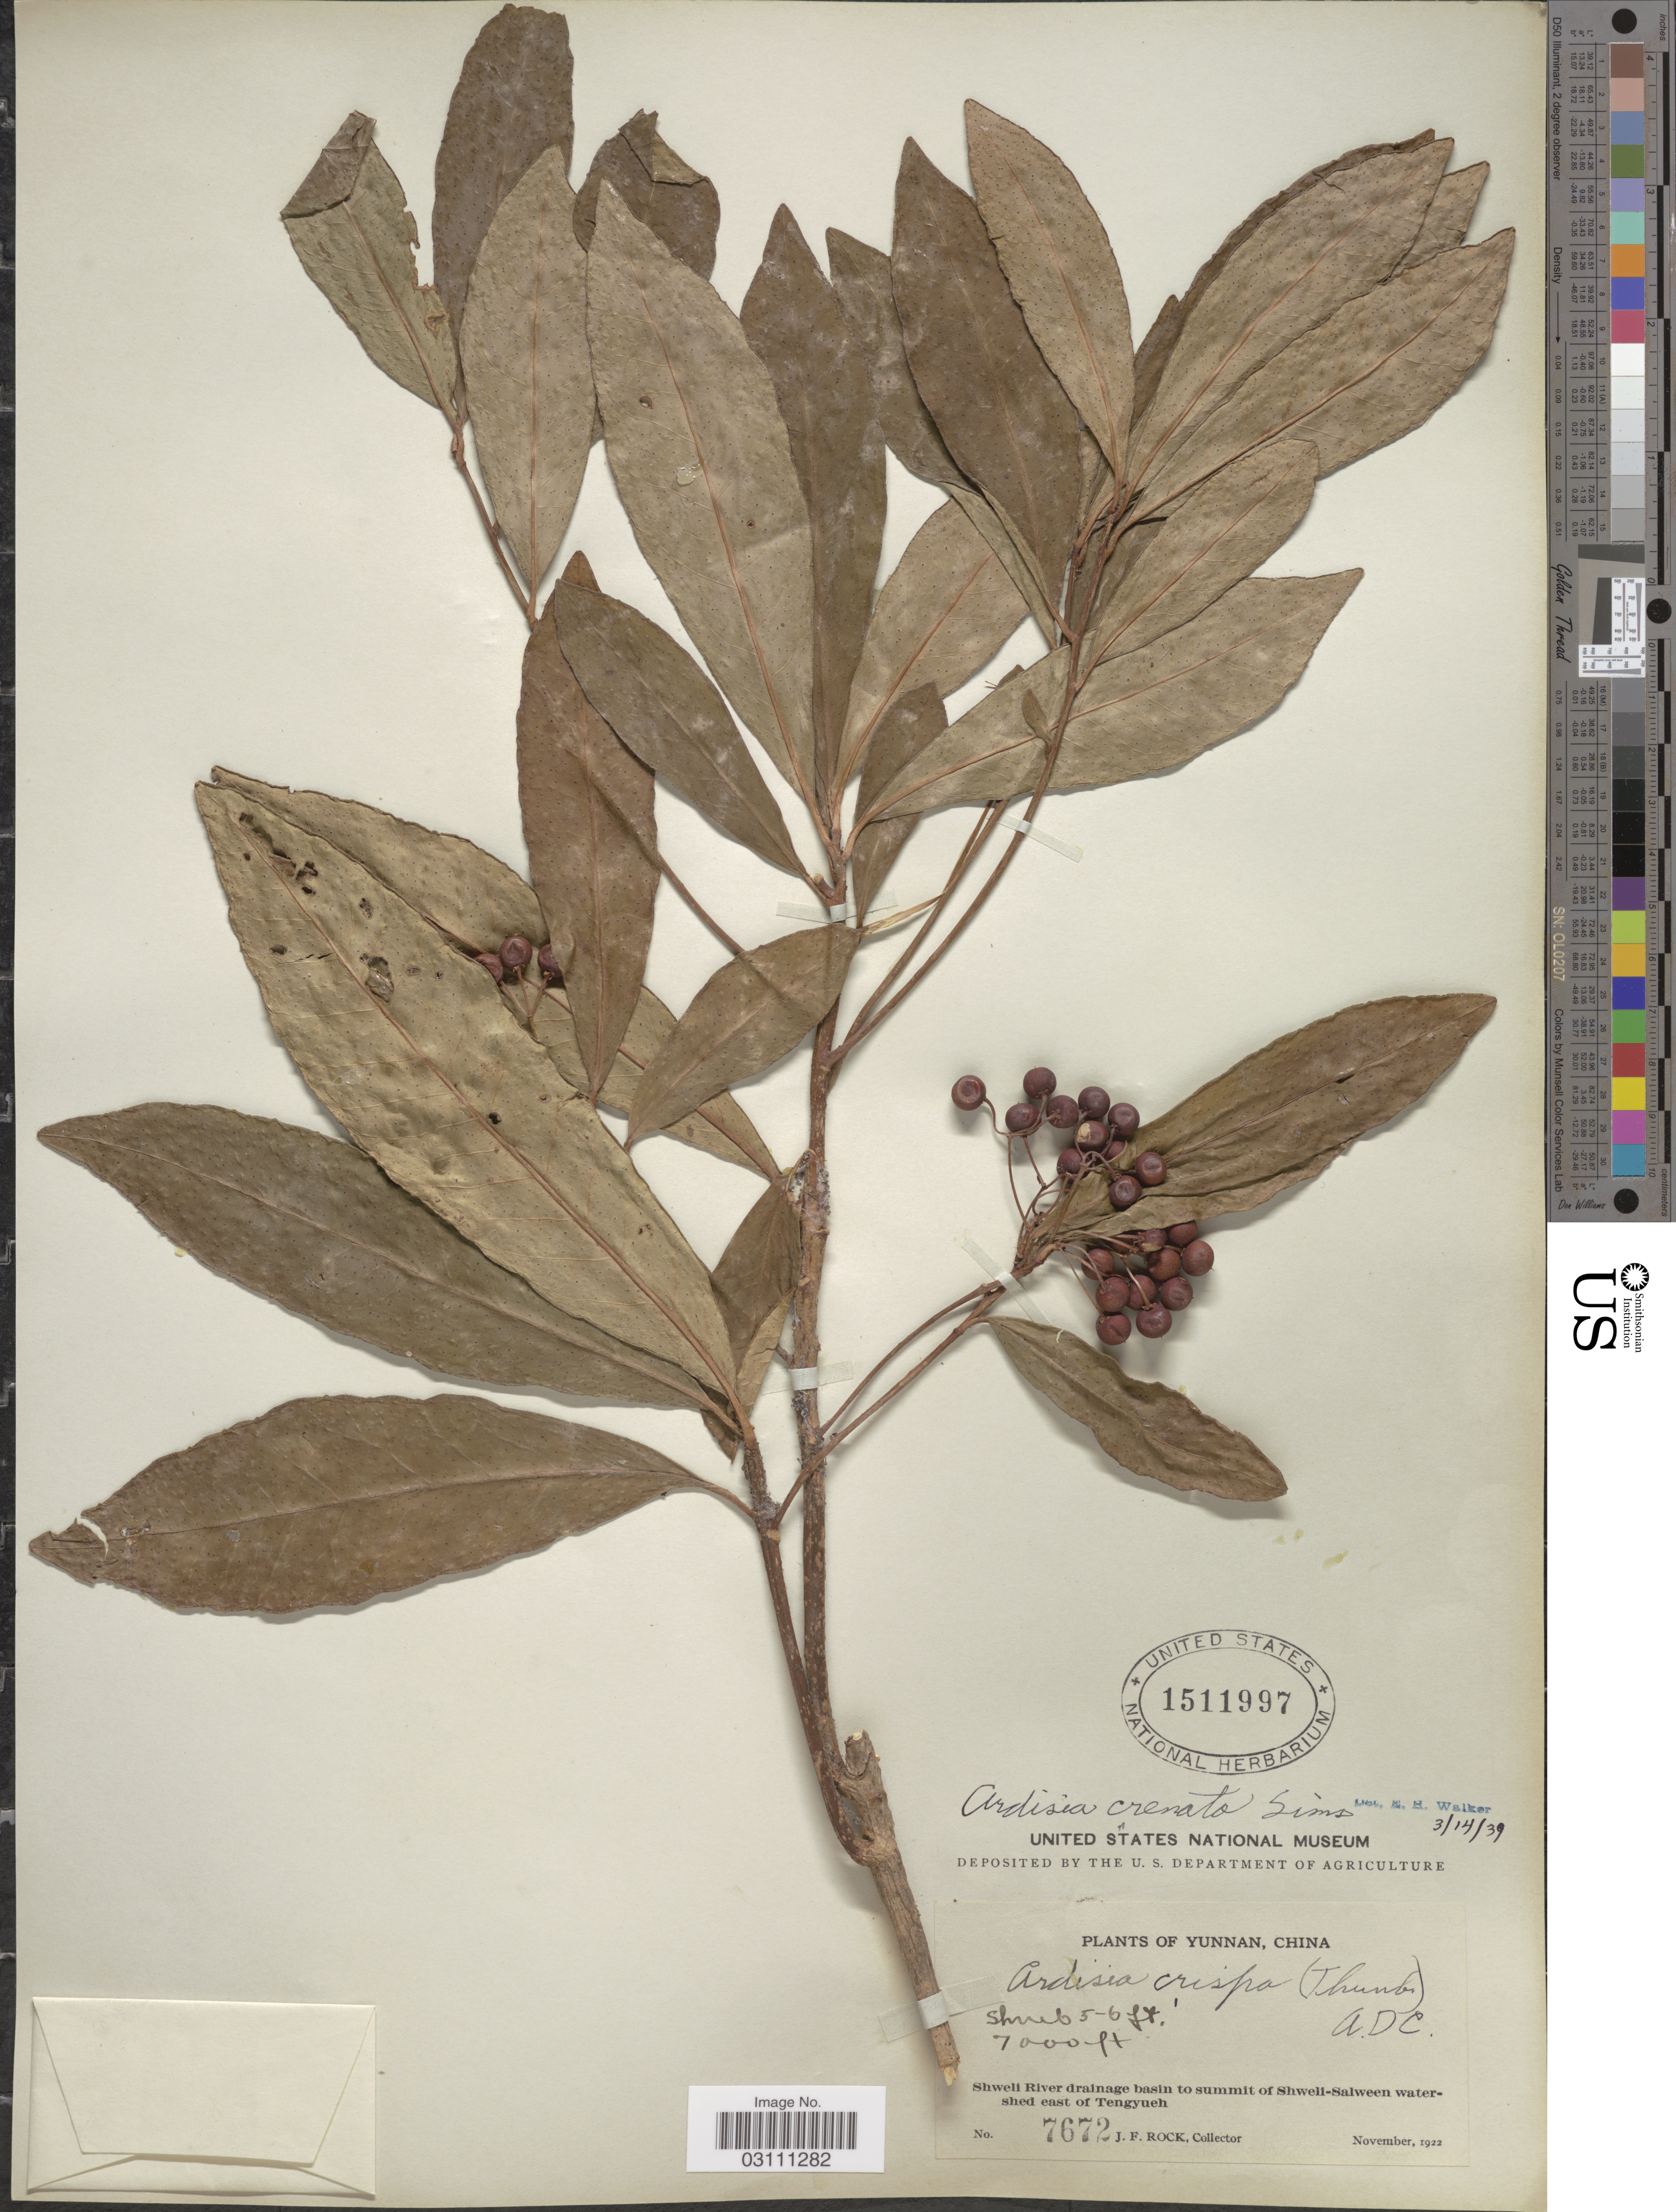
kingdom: Plantae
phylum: Tracheophyta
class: Magnoliopsida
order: Ericales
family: Primulaceae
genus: Ardisia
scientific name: Ardisia crenata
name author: Sims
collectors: J. Rock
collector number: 7672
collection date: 1922-11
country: China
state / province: Yunnan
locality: Shweli River drainage basin to summit of Shweli-Salween watershed east of Tengyueh.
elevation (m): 2134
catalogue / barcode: US 1511997